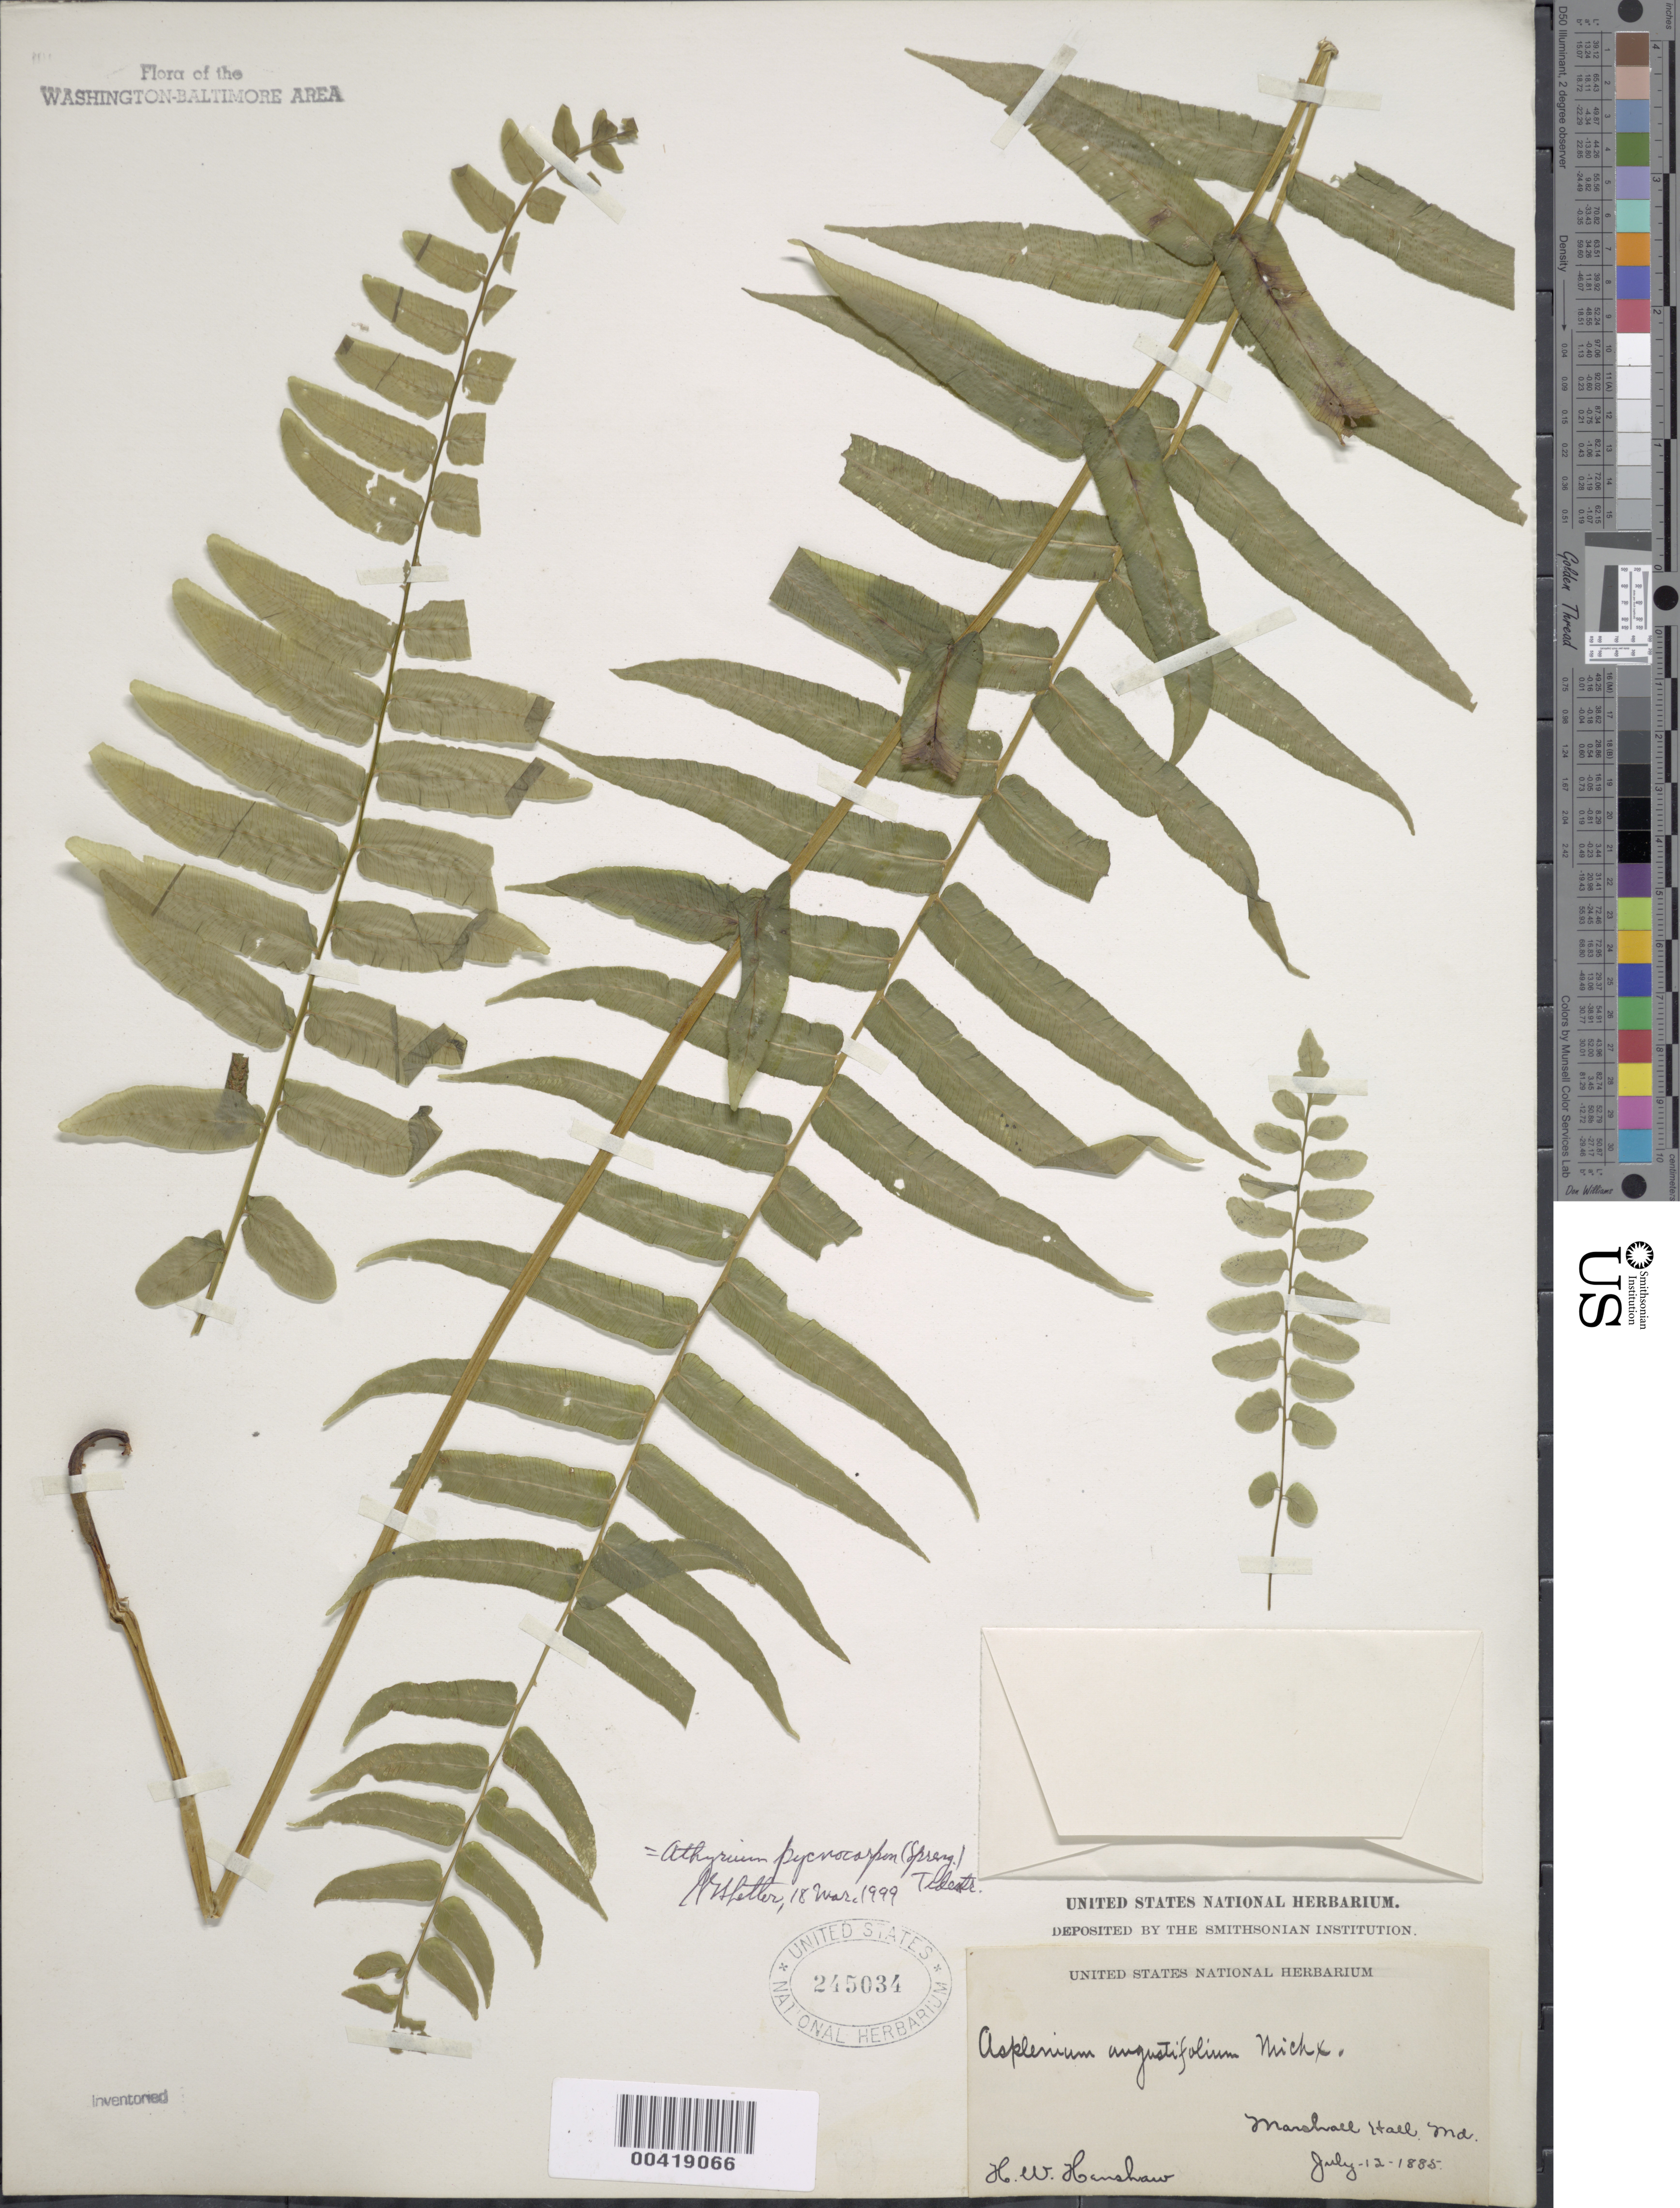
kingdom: Plantae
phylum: Tracheophyta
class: Polypodiopsida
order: Polypodiales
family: Diplaziopsidaceae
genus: Homalosorus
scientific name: Homalosorus pycnocarpos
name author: (Spreng.) Pic. Serm.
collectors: H. Henshaw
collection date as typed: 12 Jul 1885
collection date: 1885-07-12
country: United States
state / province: Maryland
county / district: Charles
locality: Marshall Hall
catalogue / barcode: US 245034